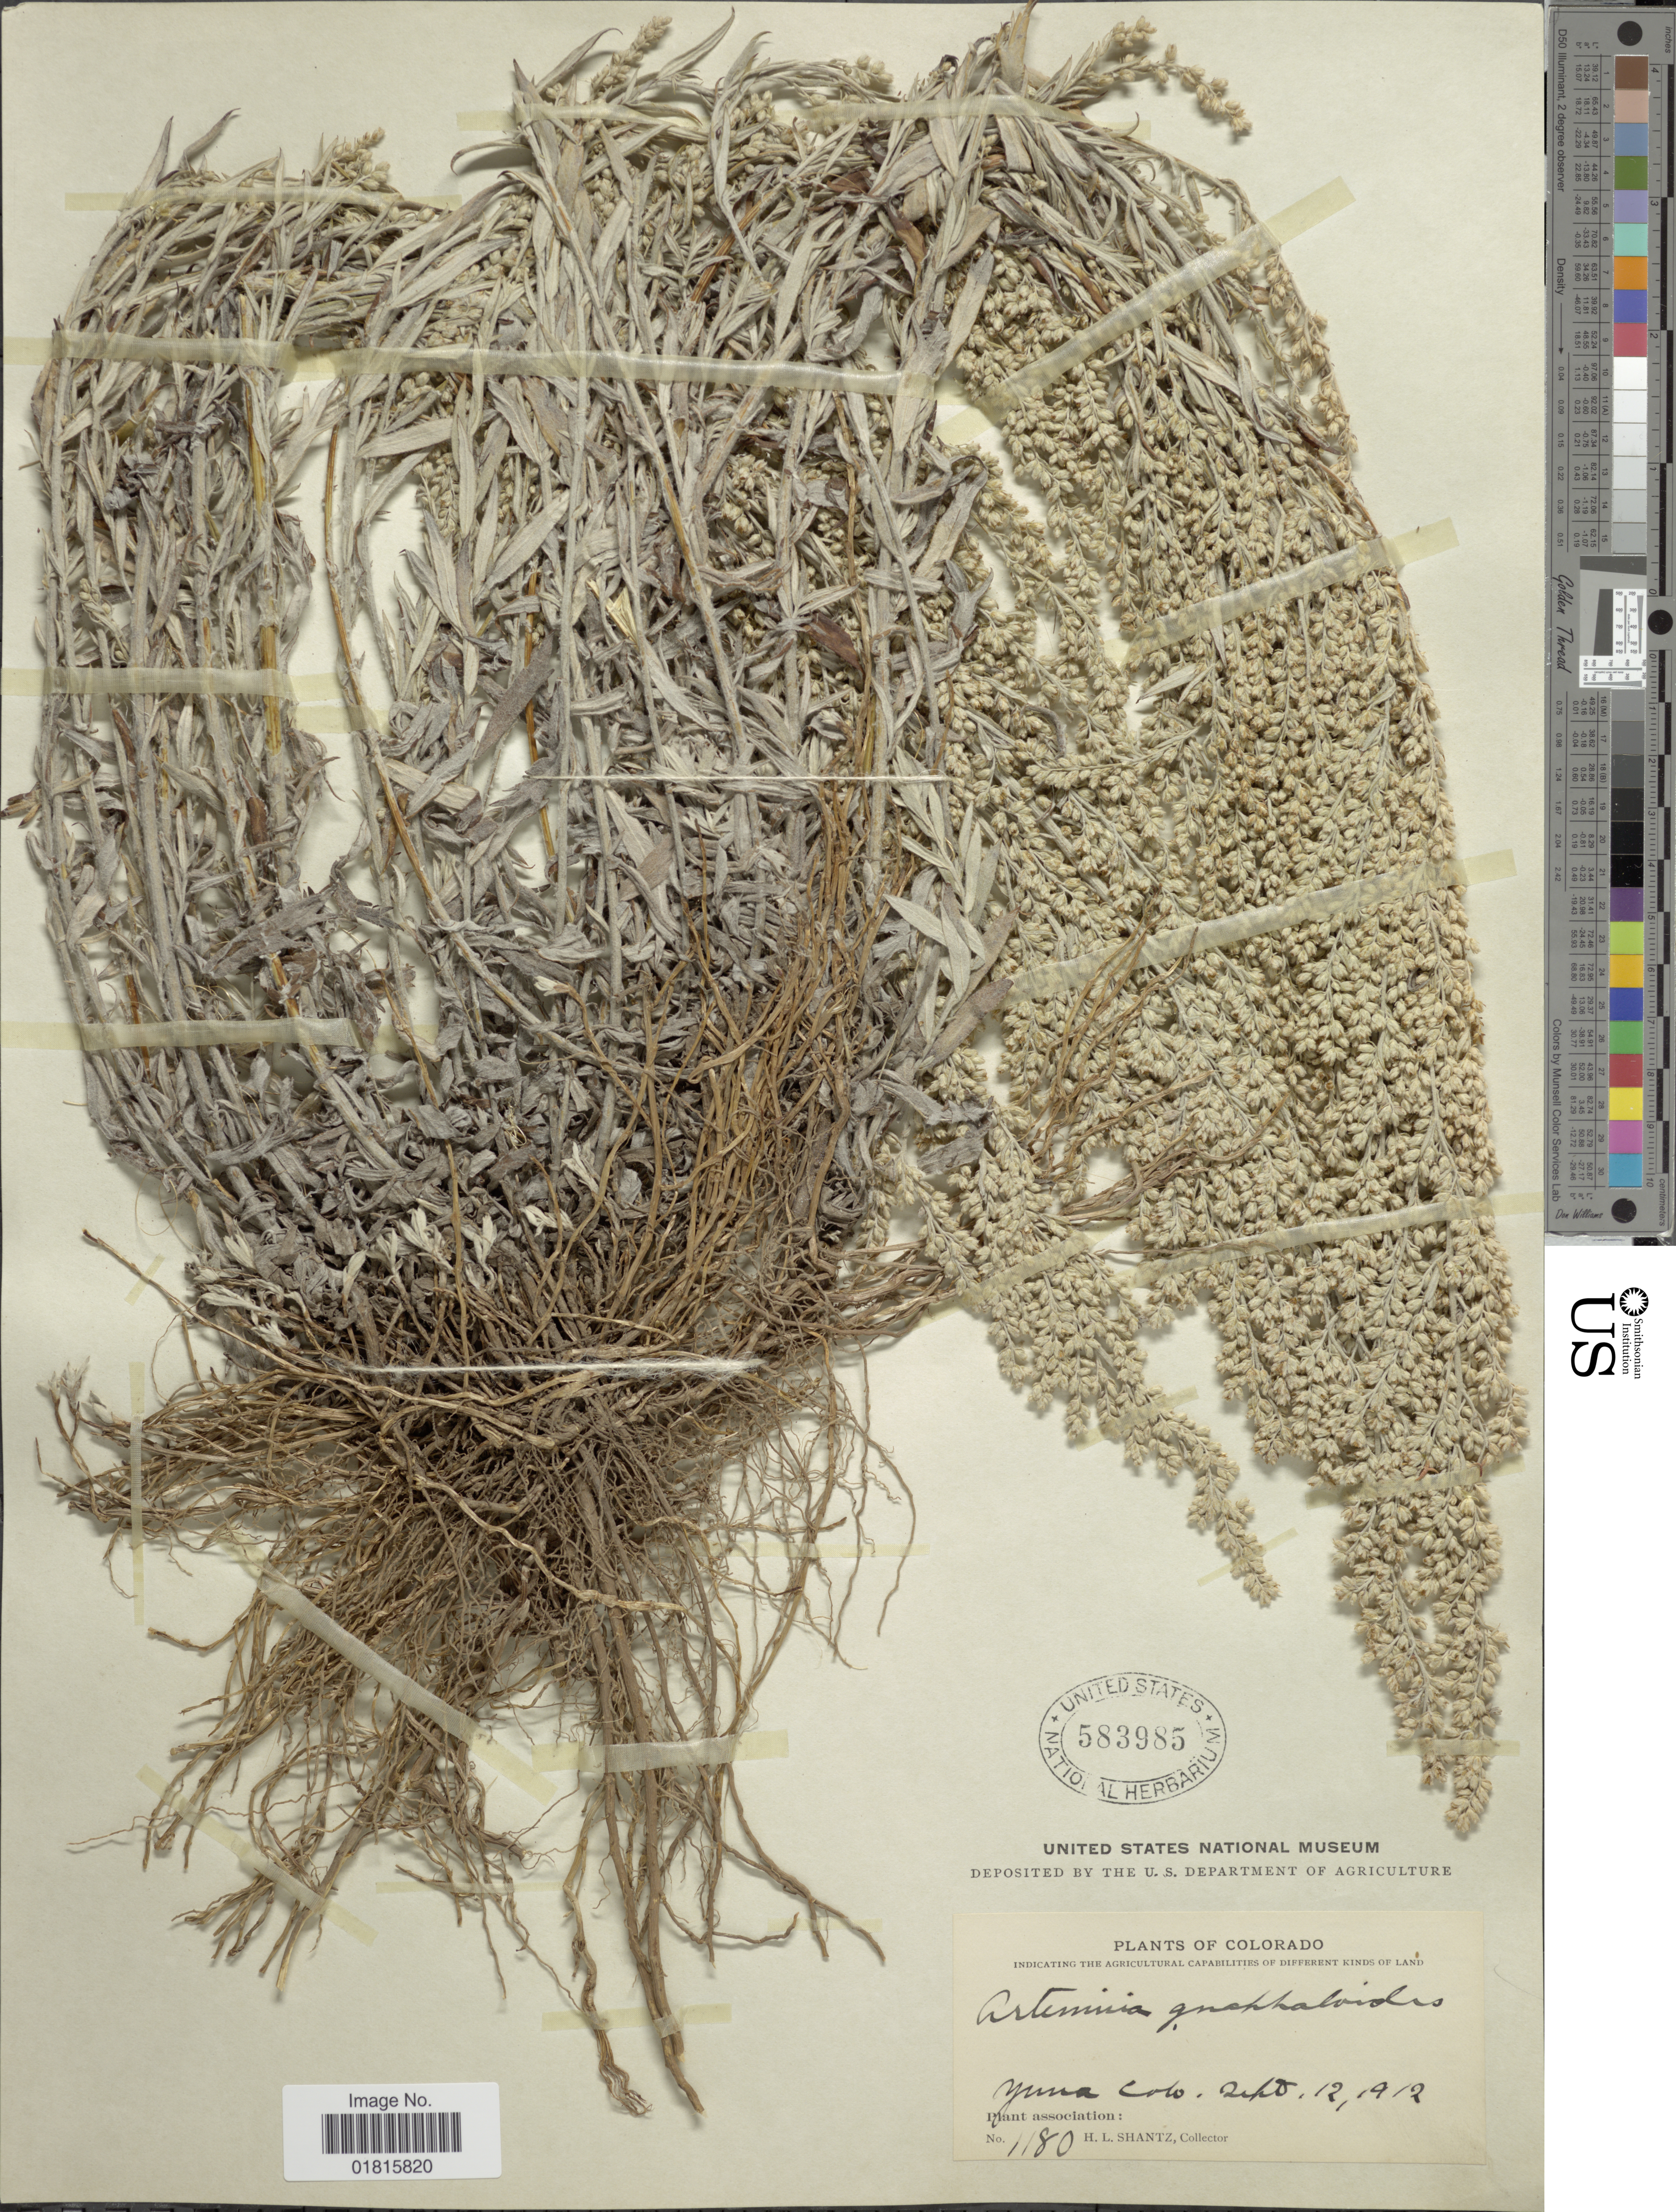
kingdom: Plantae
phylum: Tracheophyta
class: Magnoliopsida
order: Asterales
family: Asteraceae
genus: Artemisia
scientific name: Artemisia gnaphaloides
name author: Nutt.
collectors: H. Shantz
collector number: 1180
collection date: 1912-09-12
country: United States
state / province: Colorado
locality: Yuna Colo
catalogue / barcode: US 583985